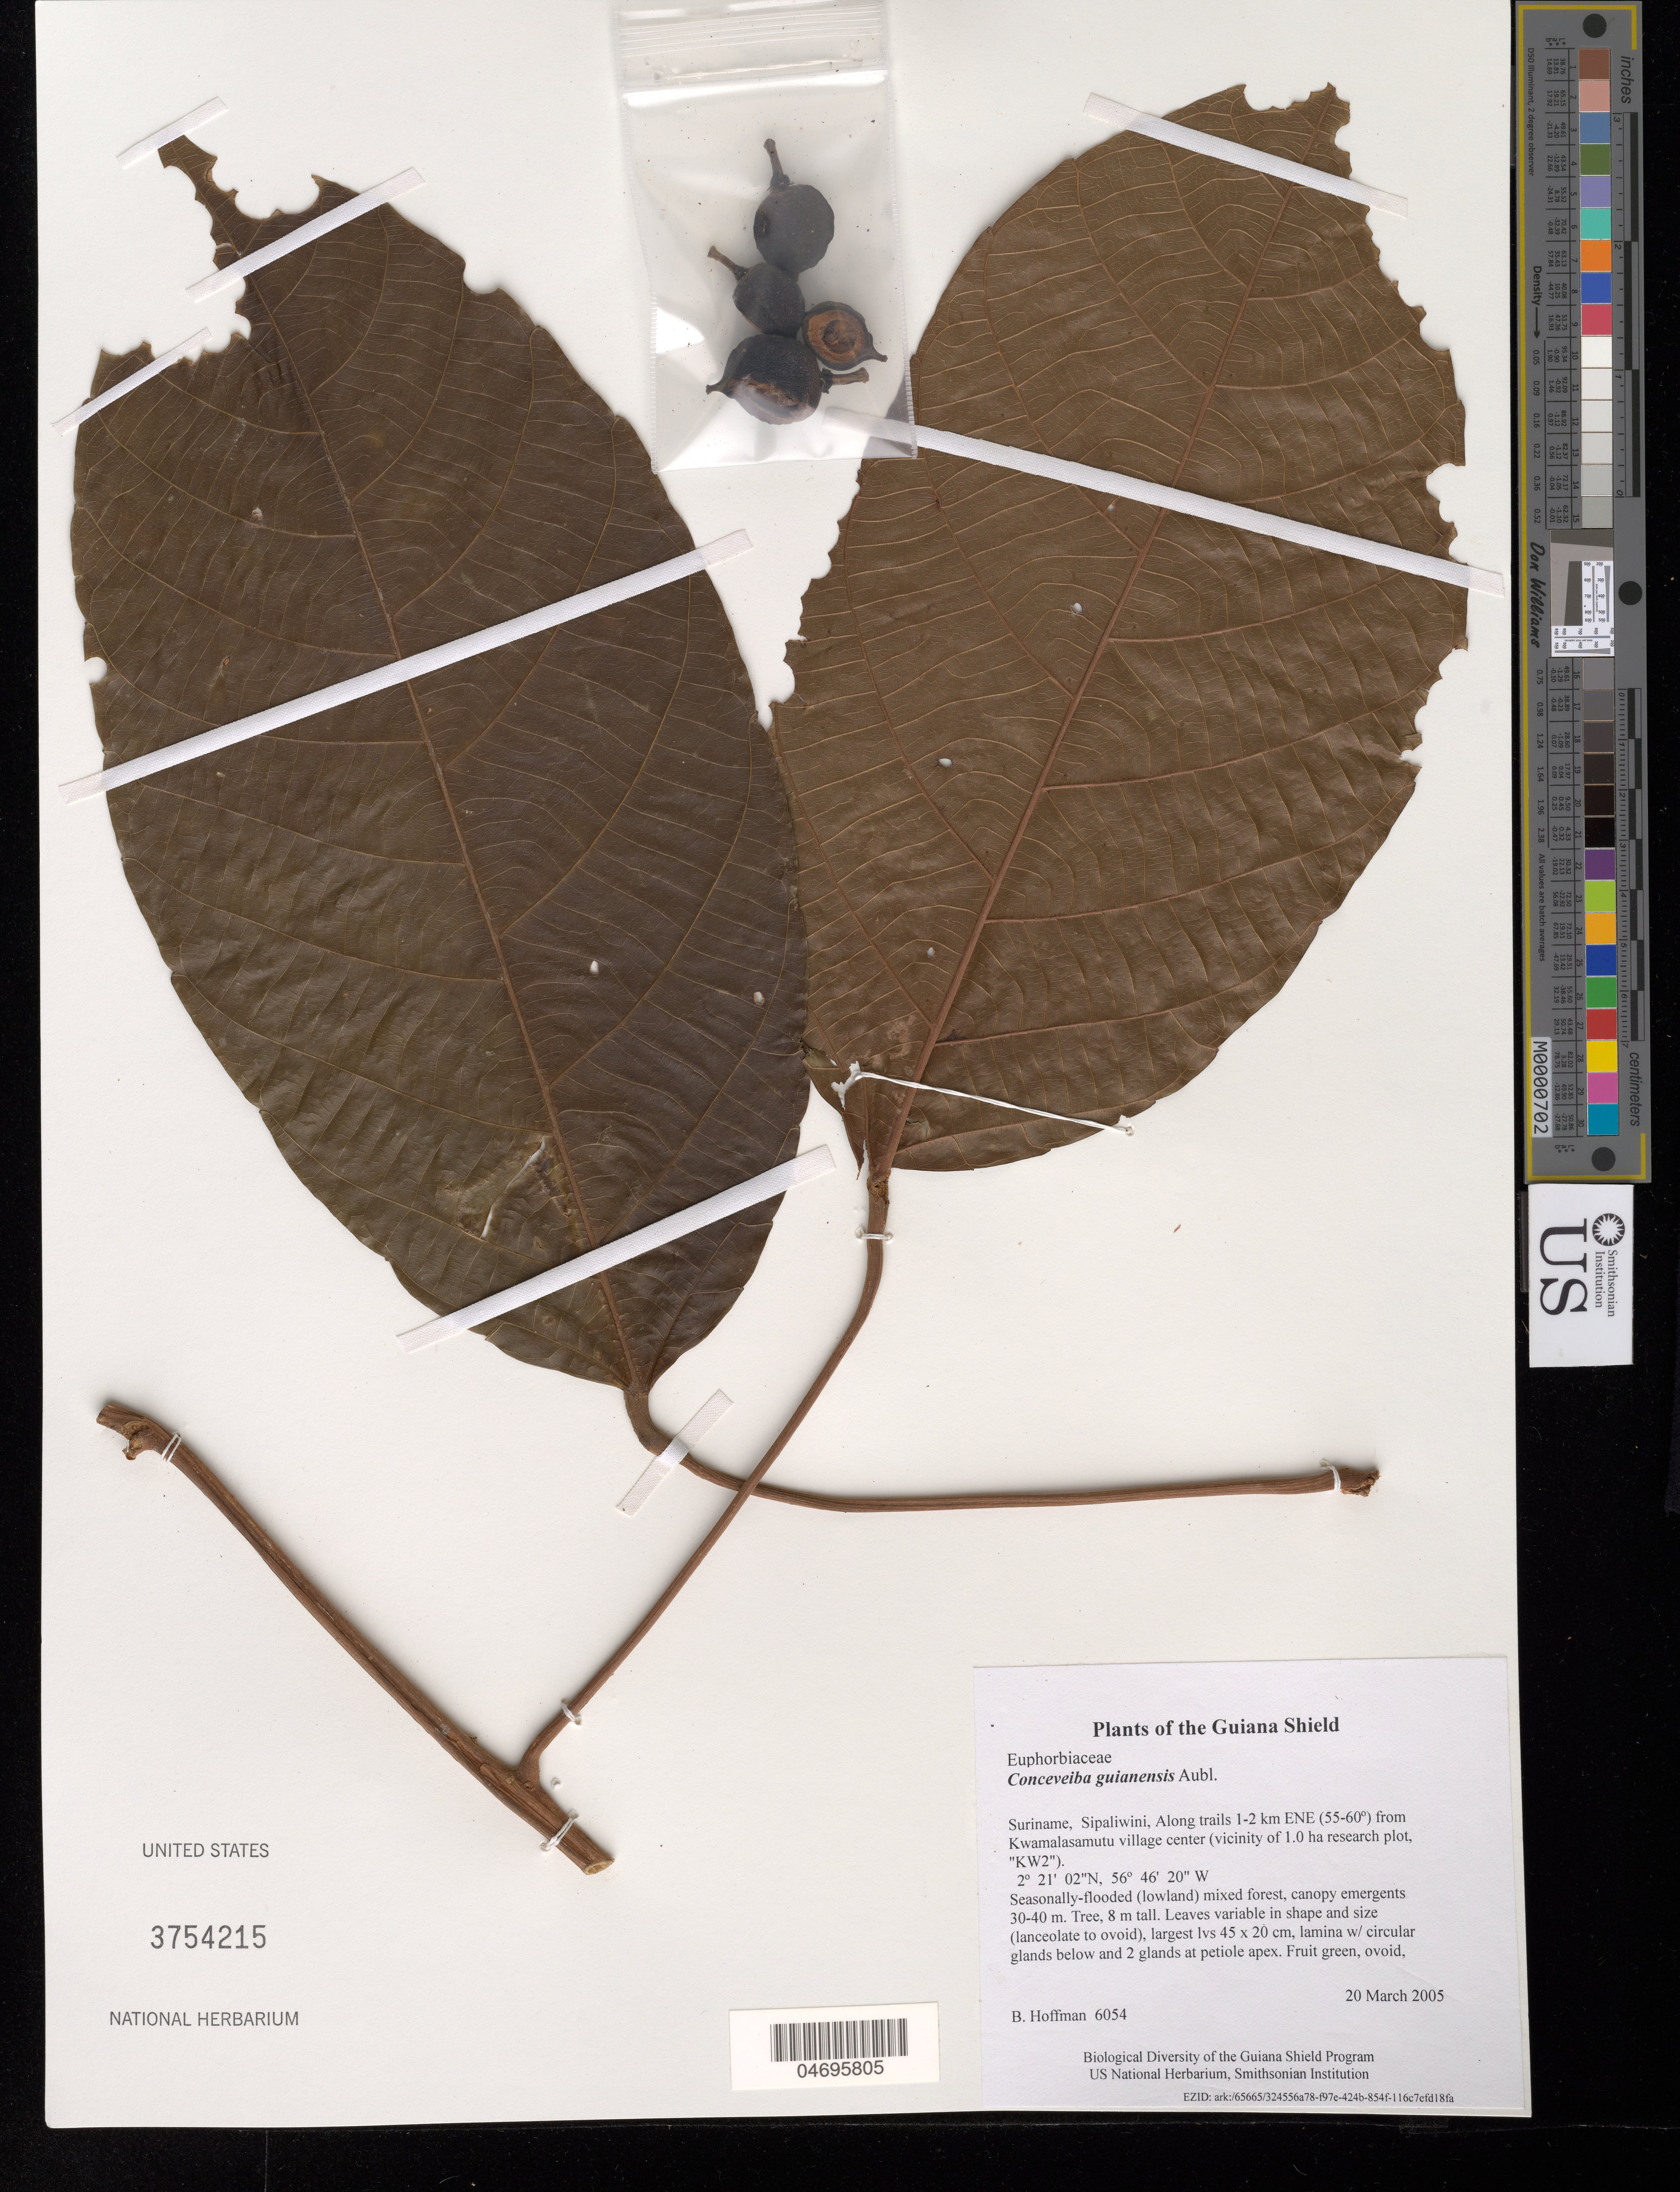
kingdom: Plantae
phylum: Tracheophyta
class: Magnoliopsida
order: Malpighiales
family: Euphorbiaceae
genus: Conceveiba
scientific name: Conceveiba guianensis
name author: Aubl.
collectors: B. Hoffman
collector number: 6054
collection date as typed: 20 March 2005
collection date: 2005-03-20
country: Suriname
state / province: Sipaliwini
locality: Along trails 1-2 km ENE (55-60º) from Kwamalasamutu village center (vicinity of 1.0 ha research plot, "KW2")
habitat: Seasonally-flooded (lowland) mixed forest, canopy emergents 30-40 m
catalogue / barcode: US 3754215